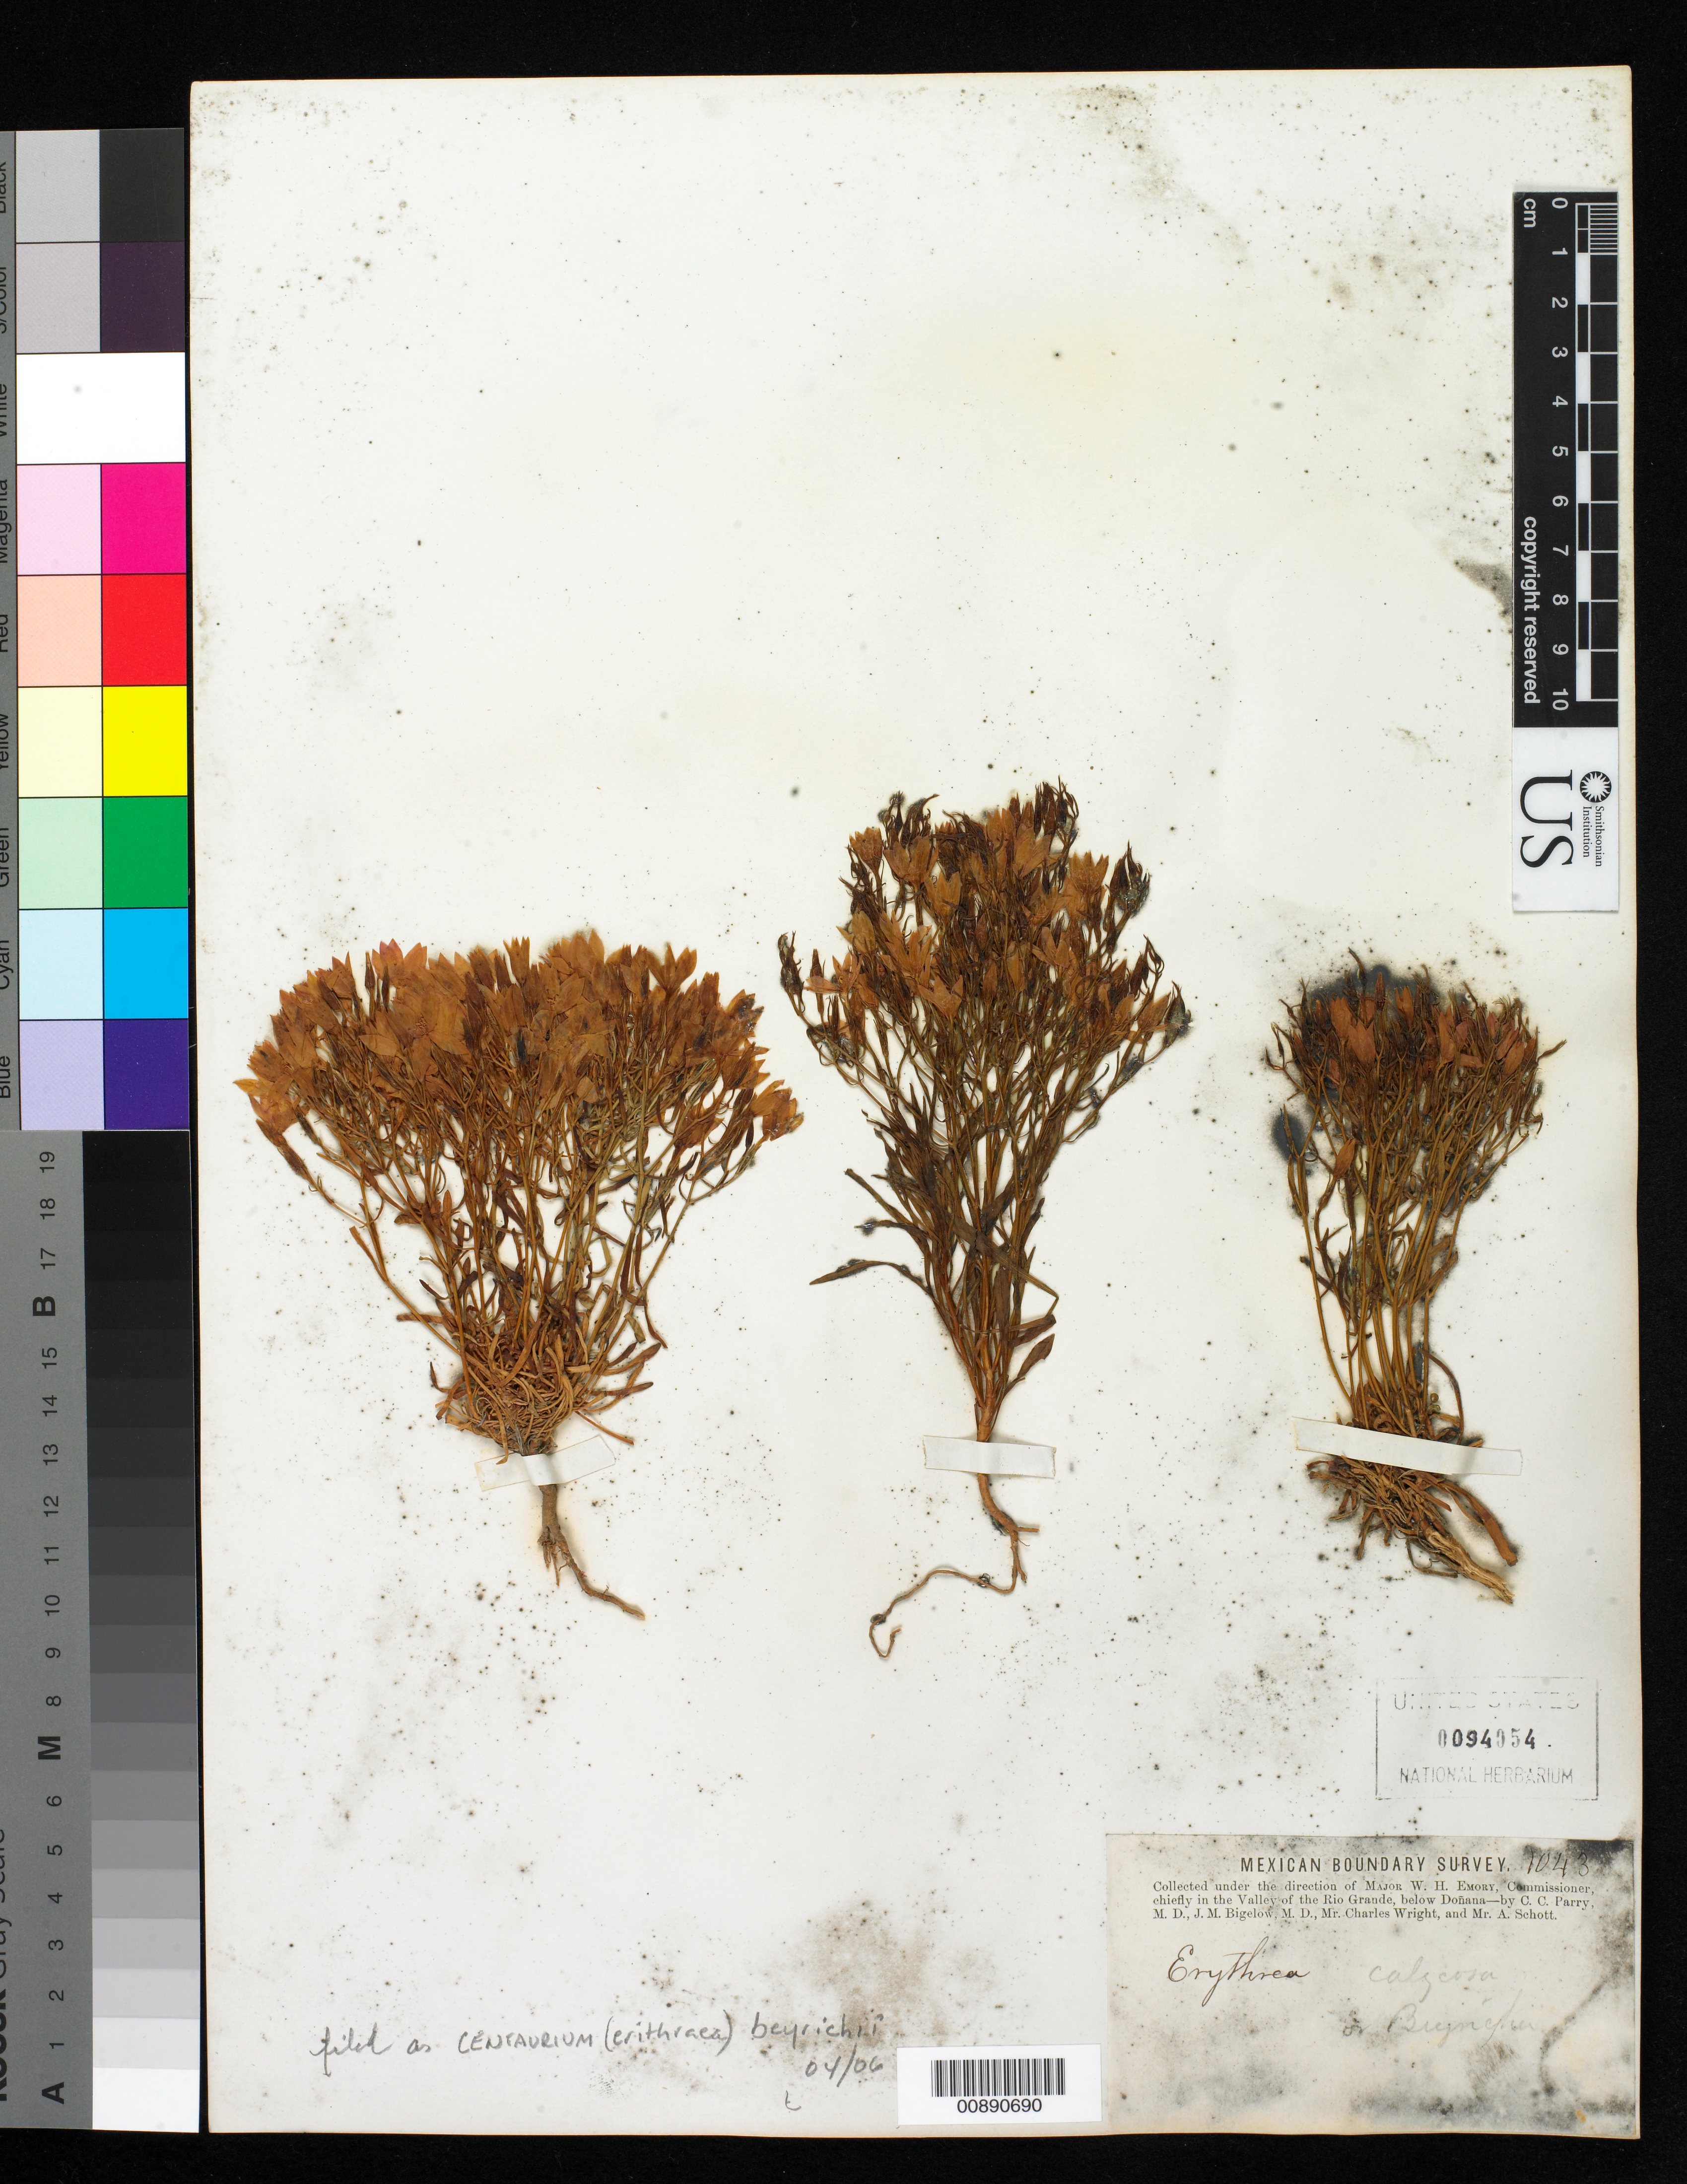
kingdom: Plantae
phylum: Tracheophyta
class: Magnoliopsida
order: Gentianales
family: Gentianaceae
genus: Centaurium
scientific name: Centaurium beyrichii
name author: (Torr.) B.L. Rob.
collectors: C. C. Parry, J. M. Bigelow, C. Wright & A. C. V. Schott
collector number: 1043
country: United States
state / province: New Mexico / Texas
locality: Valley of the Rio Grande, below Doñana.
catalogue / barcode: US 94054